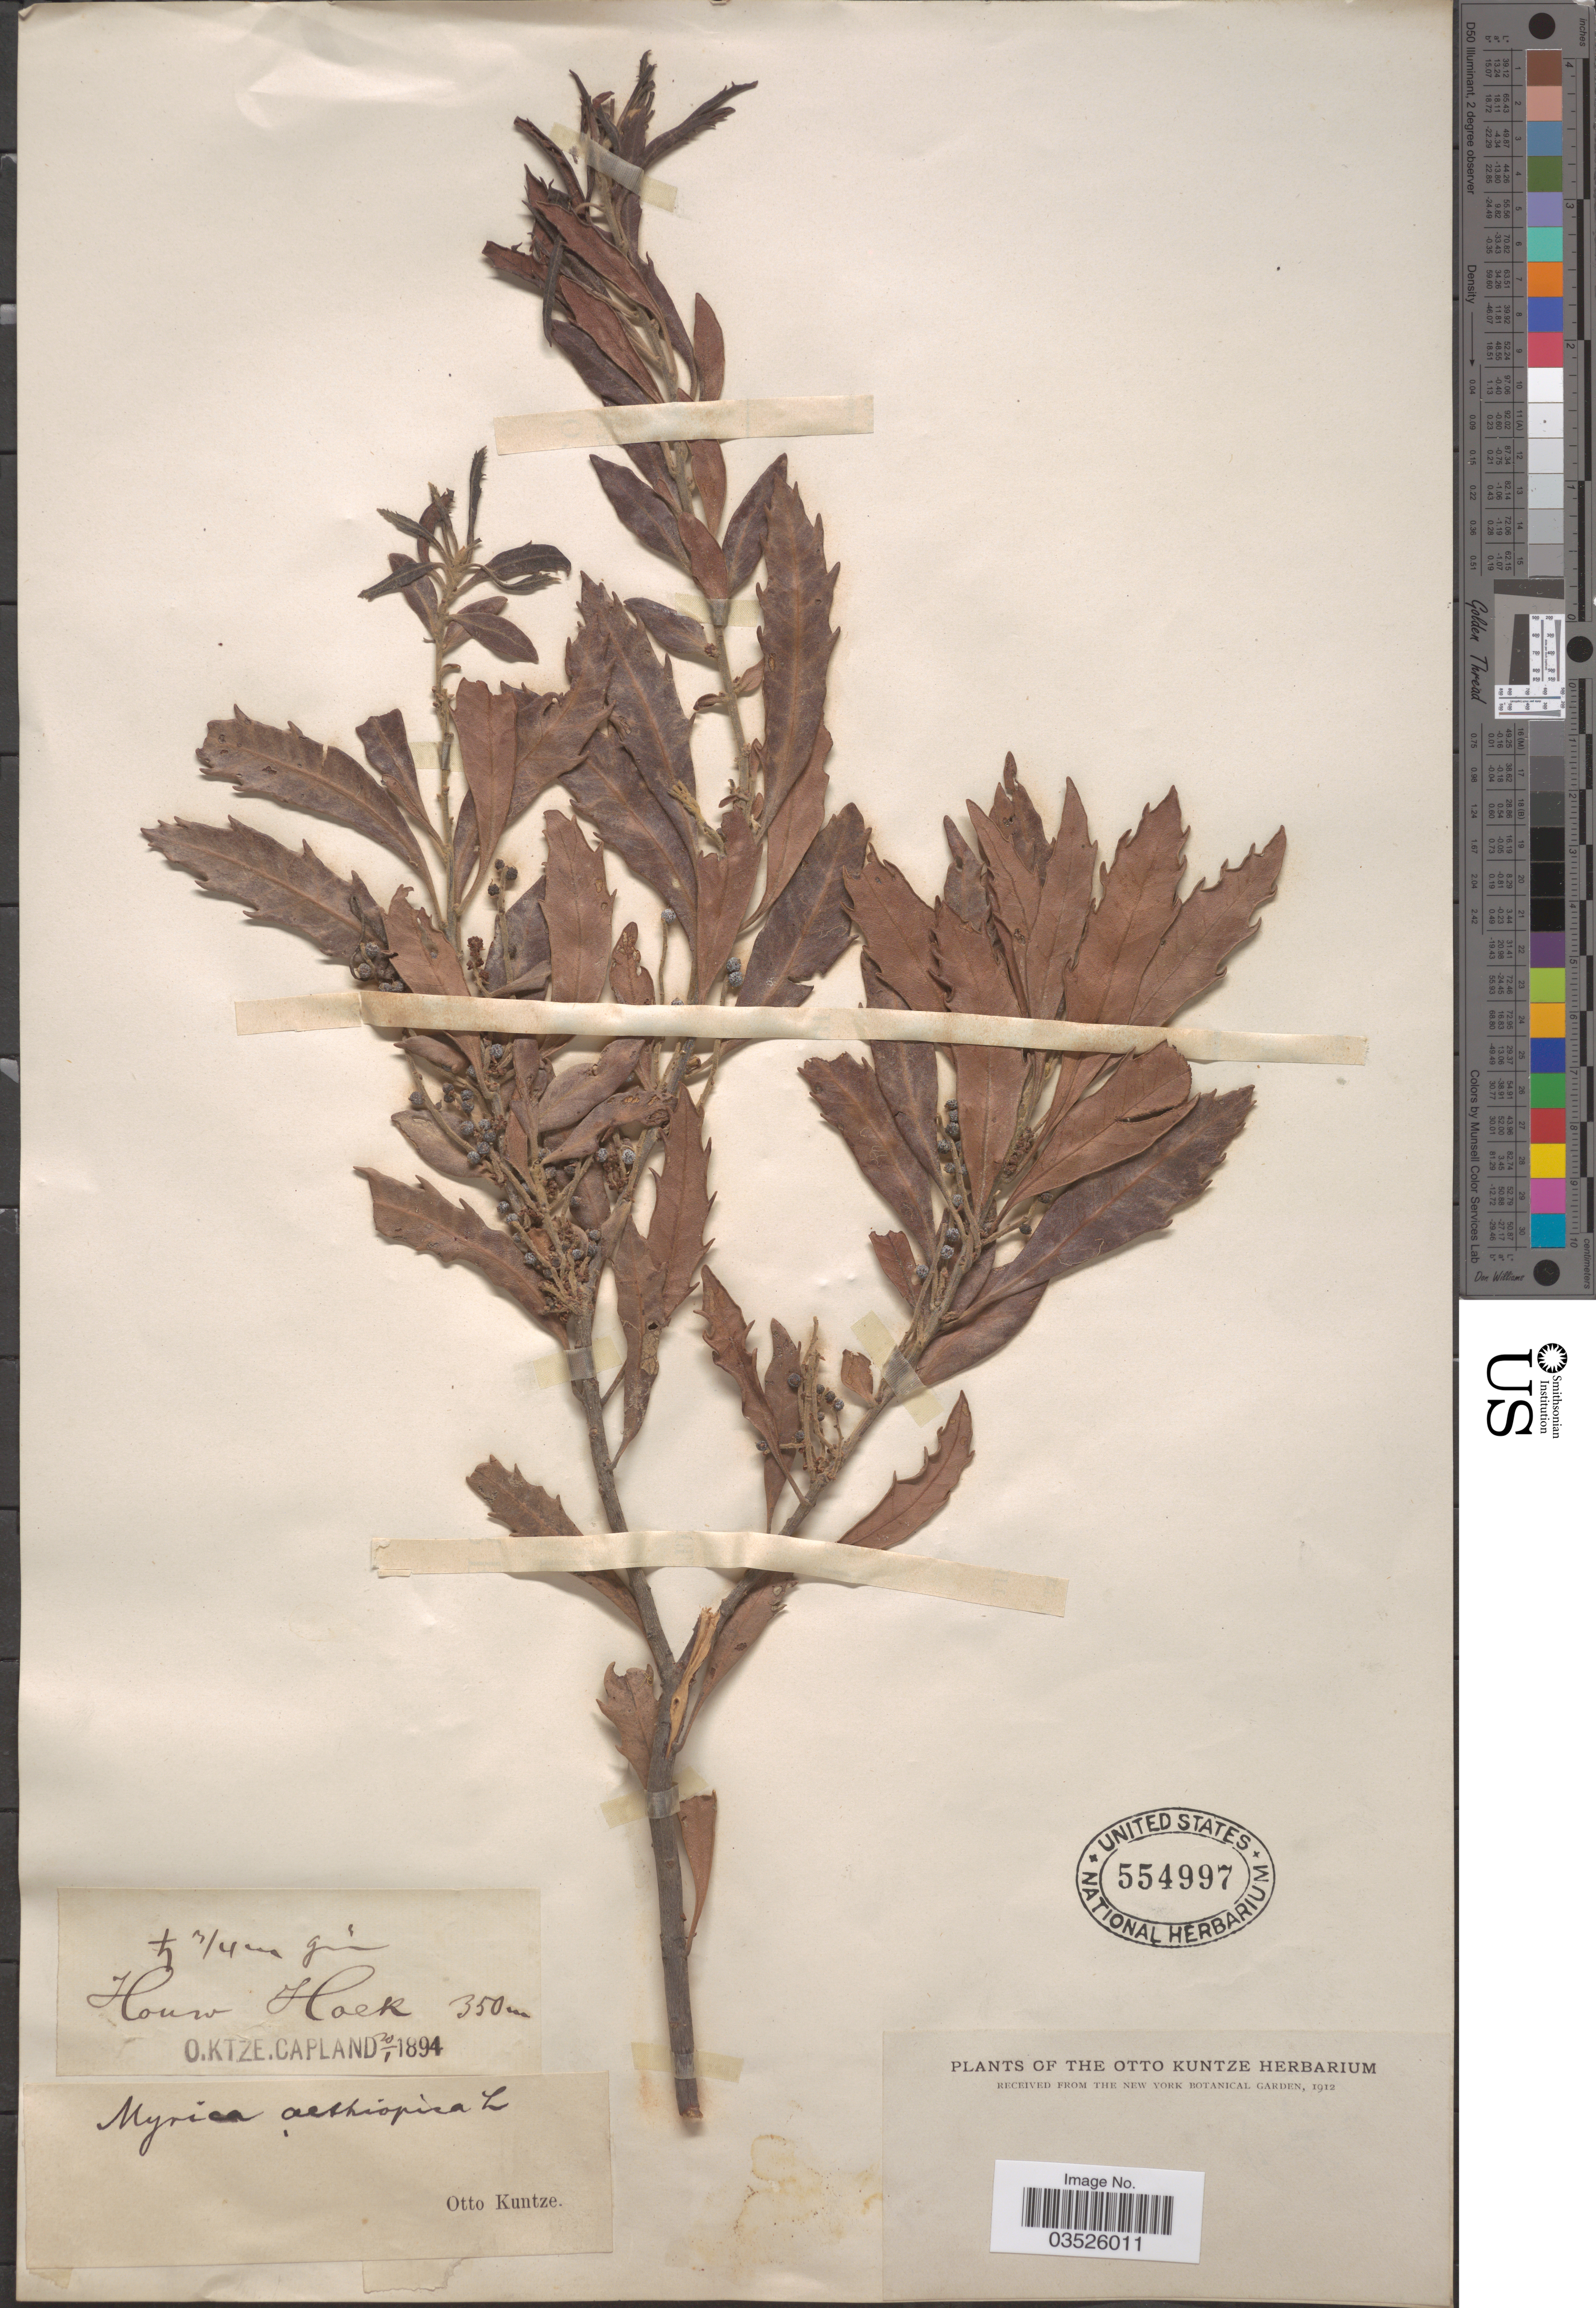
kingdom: Plantae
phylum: Tracheophyta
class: Magnoliopsida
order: Fagales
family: Myricaceae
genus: Morella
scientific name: Morella serrata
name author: (Lam.) Killick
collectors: C.E.O. Kuntze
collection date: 1894-01-20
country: South Africa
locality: Houw Hoek. Capland [unsure placement].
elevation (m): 350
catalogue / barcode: US 554997